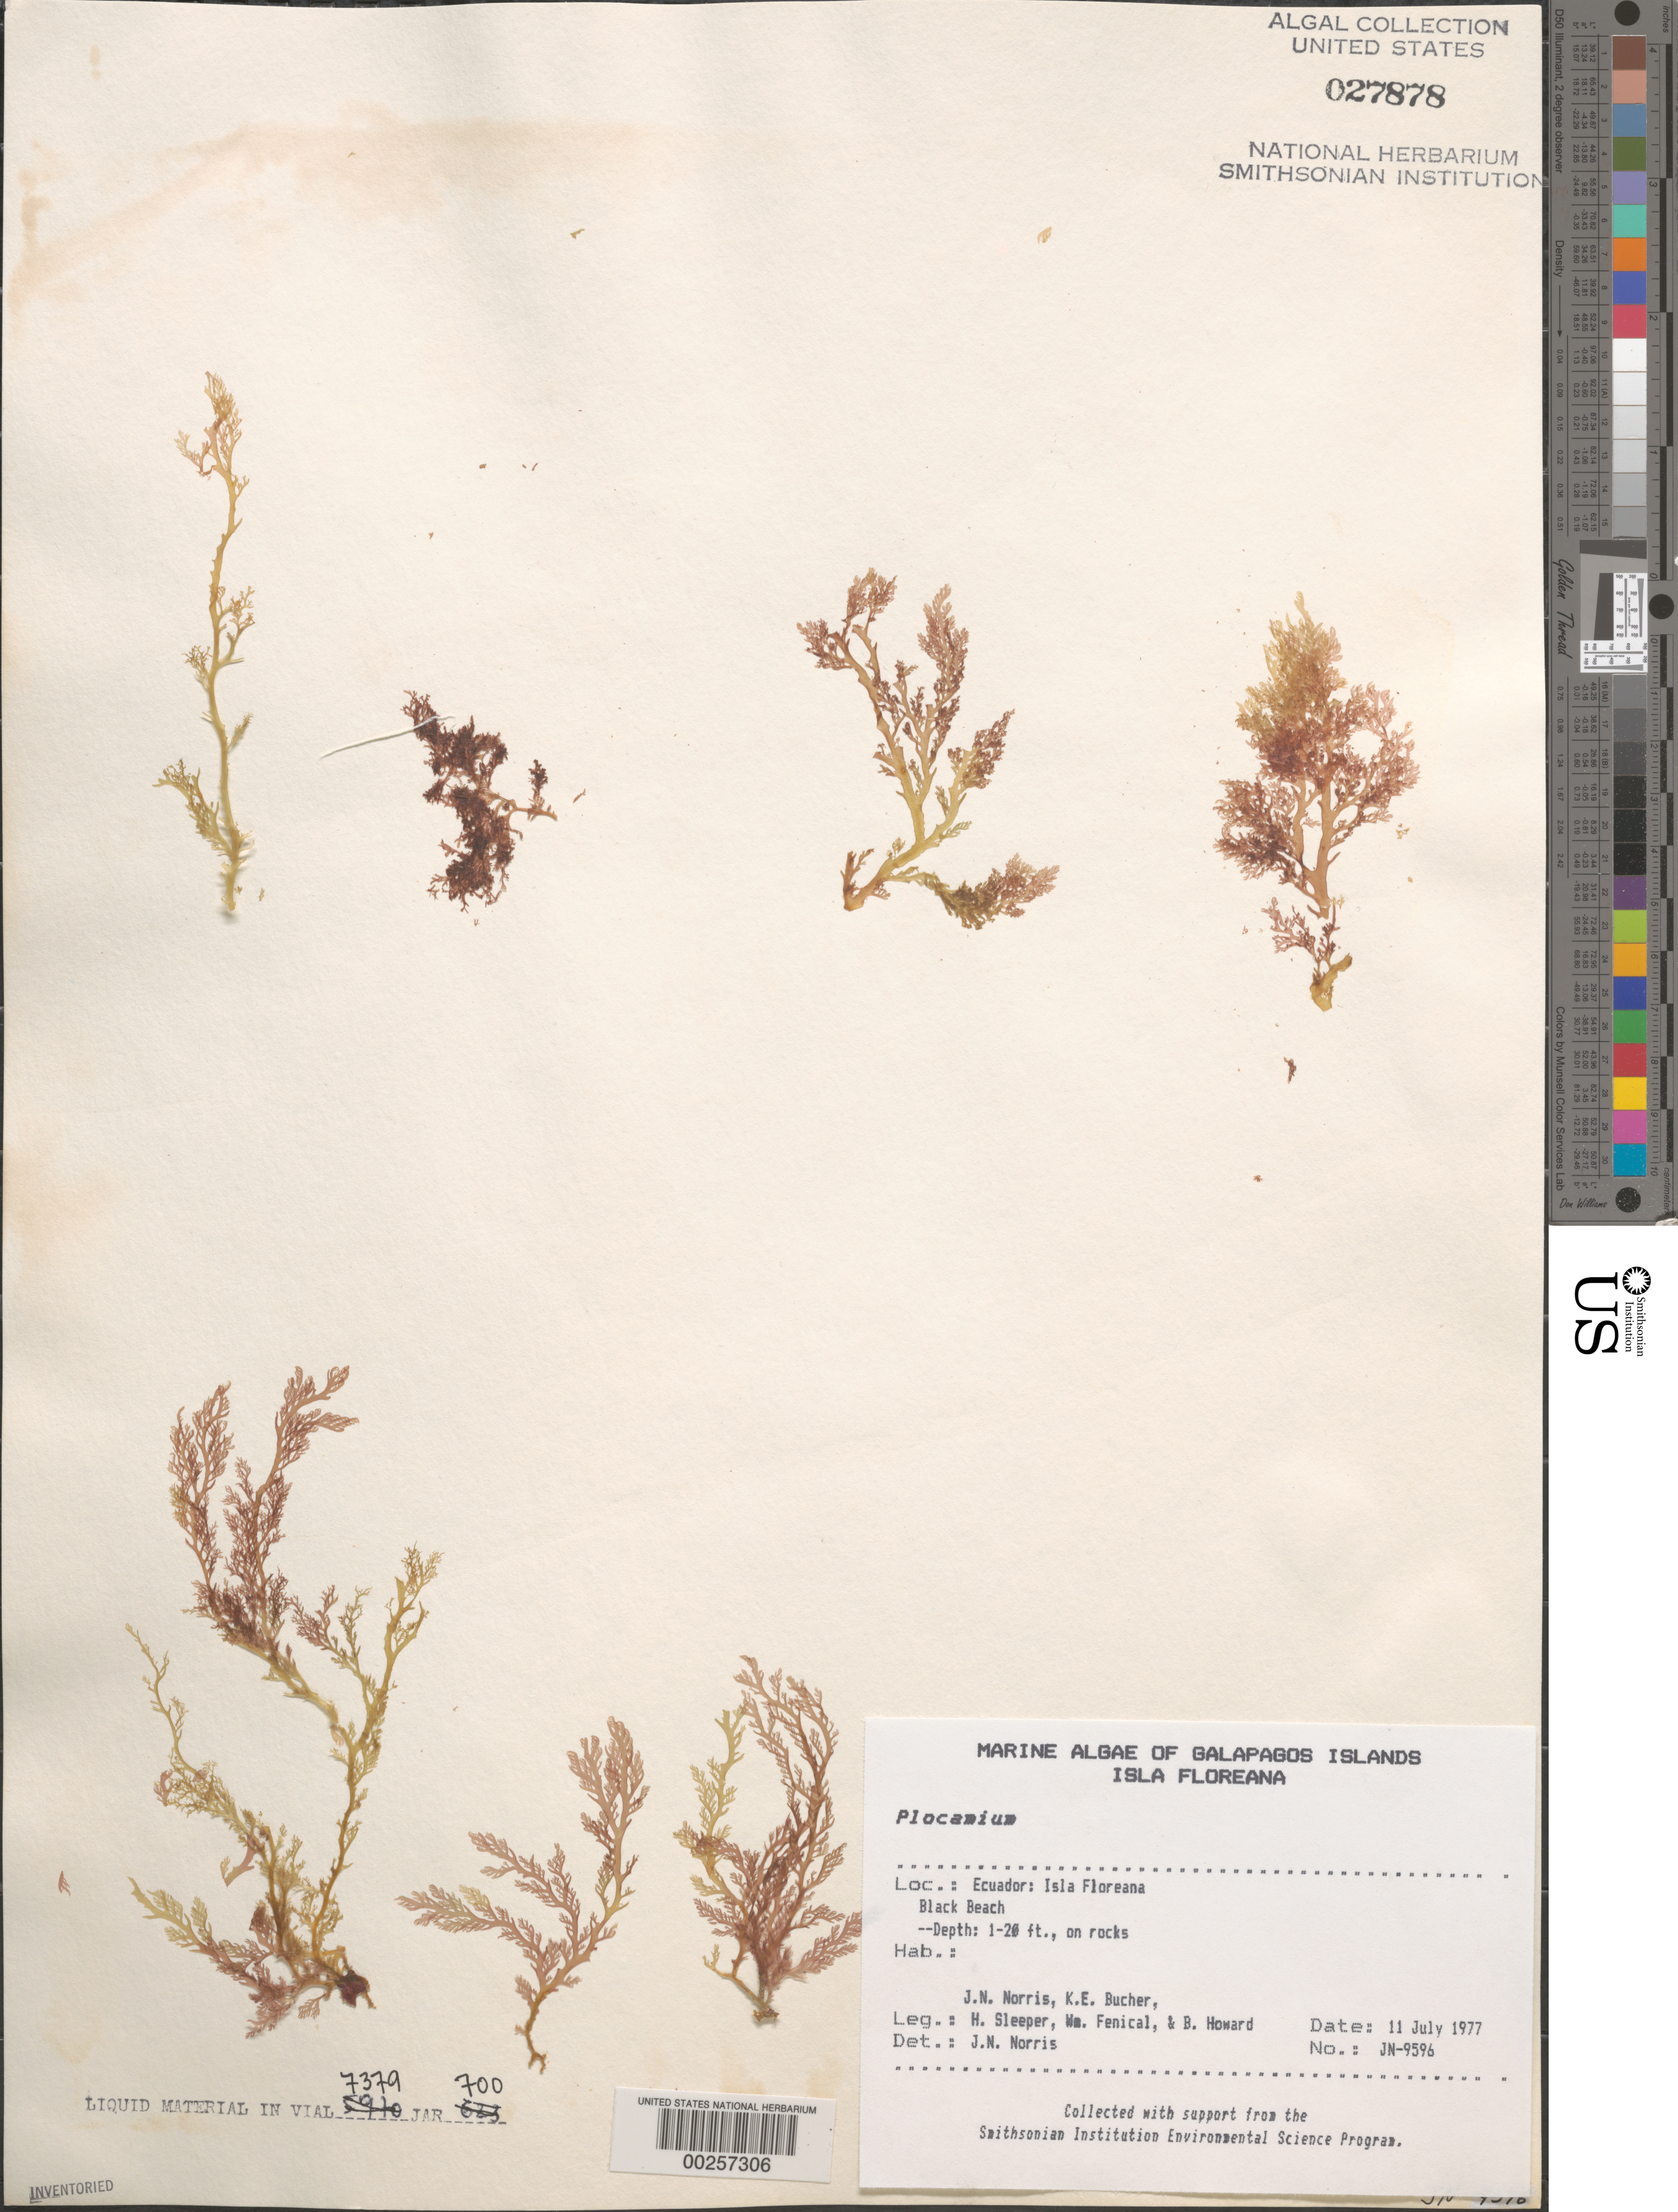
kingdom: Plantae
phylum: Rhodophyta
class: Florideophyceae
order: Plocamiales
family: Plocamiaceae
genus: Plocamium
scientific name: Plocamium sp.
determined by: Norris, James N.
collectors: J. N. Norris, K. E. Bucher, H. Sleeper, W. Fenical & B. Howard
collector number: JN-9596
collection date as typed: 11 Jul 1977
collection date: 1977-07-11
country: Ecuador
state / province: Colón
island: Floreana [Charles, Santa Maria]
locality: Black Beach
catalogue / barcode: US 27878